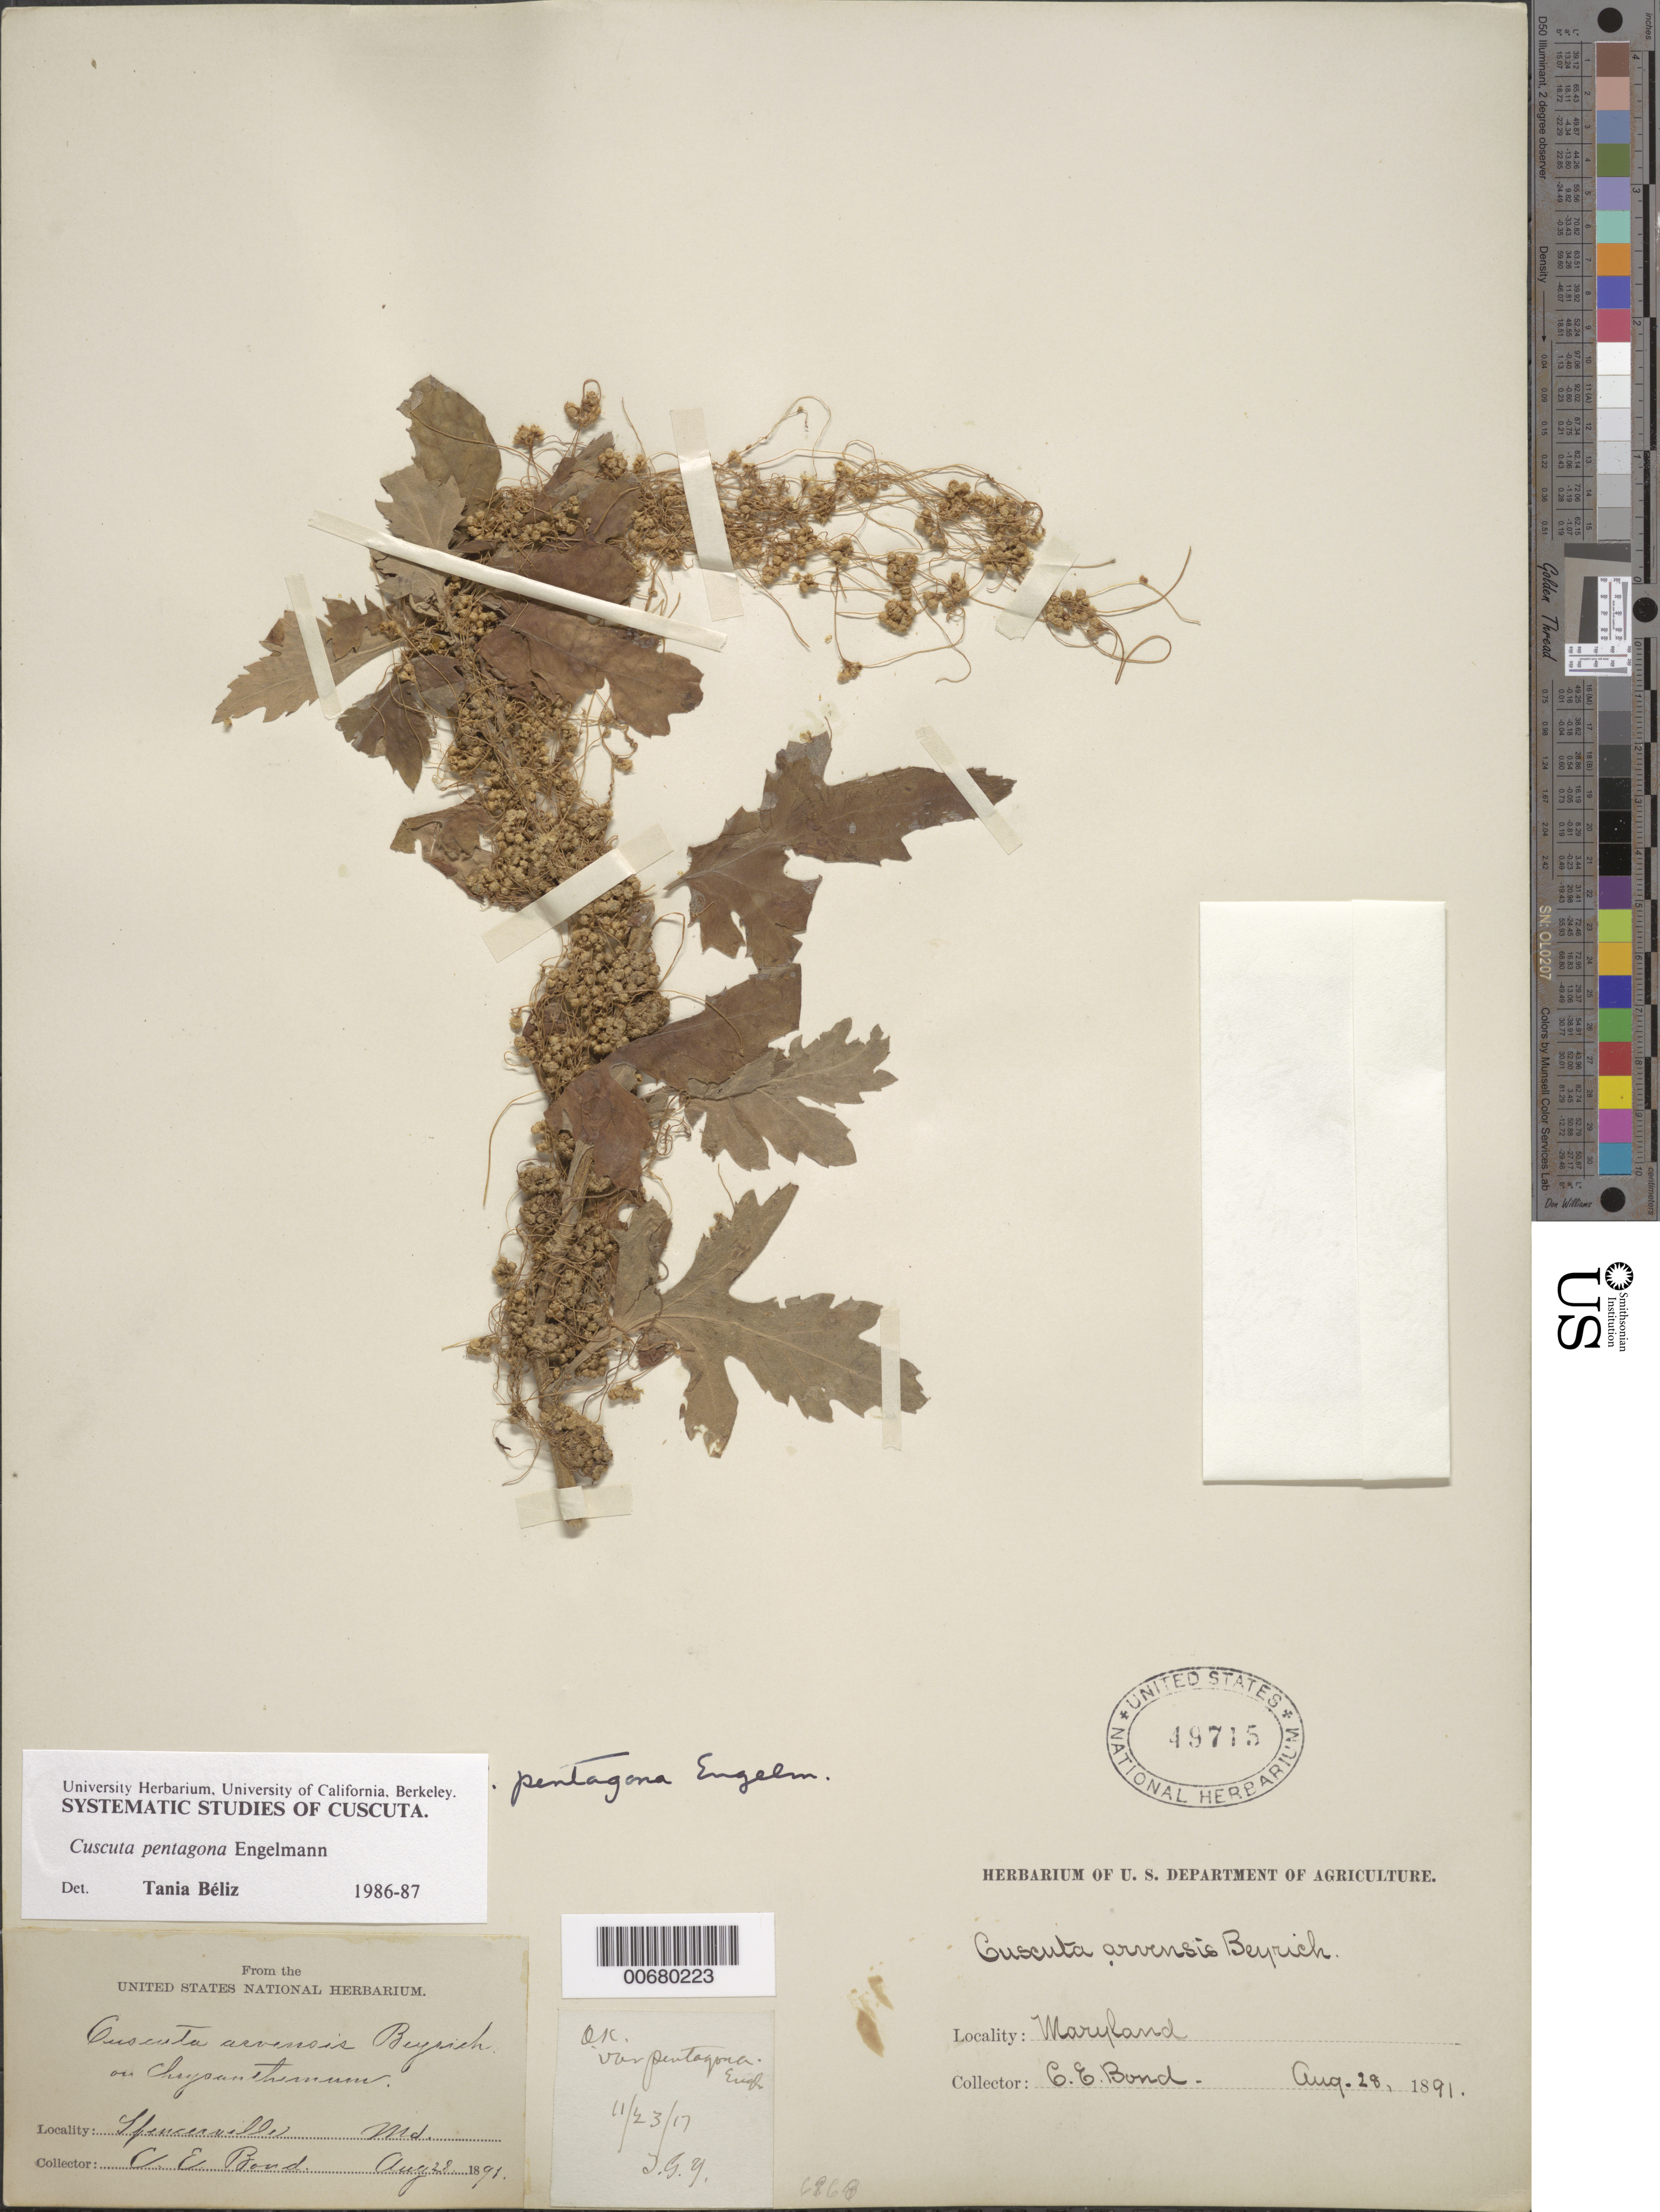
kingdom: Plantae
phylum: Tracheophyta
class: Magnoliopsida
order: Solanales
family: Convolvulaceae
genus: Cuscuta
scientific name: Cuscuta pentagona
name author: Engelm.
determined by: Béliz, T.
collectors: C. Bond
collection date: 1891-08-28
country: United States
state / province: Maryland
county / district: Montgomery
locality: Spencerville